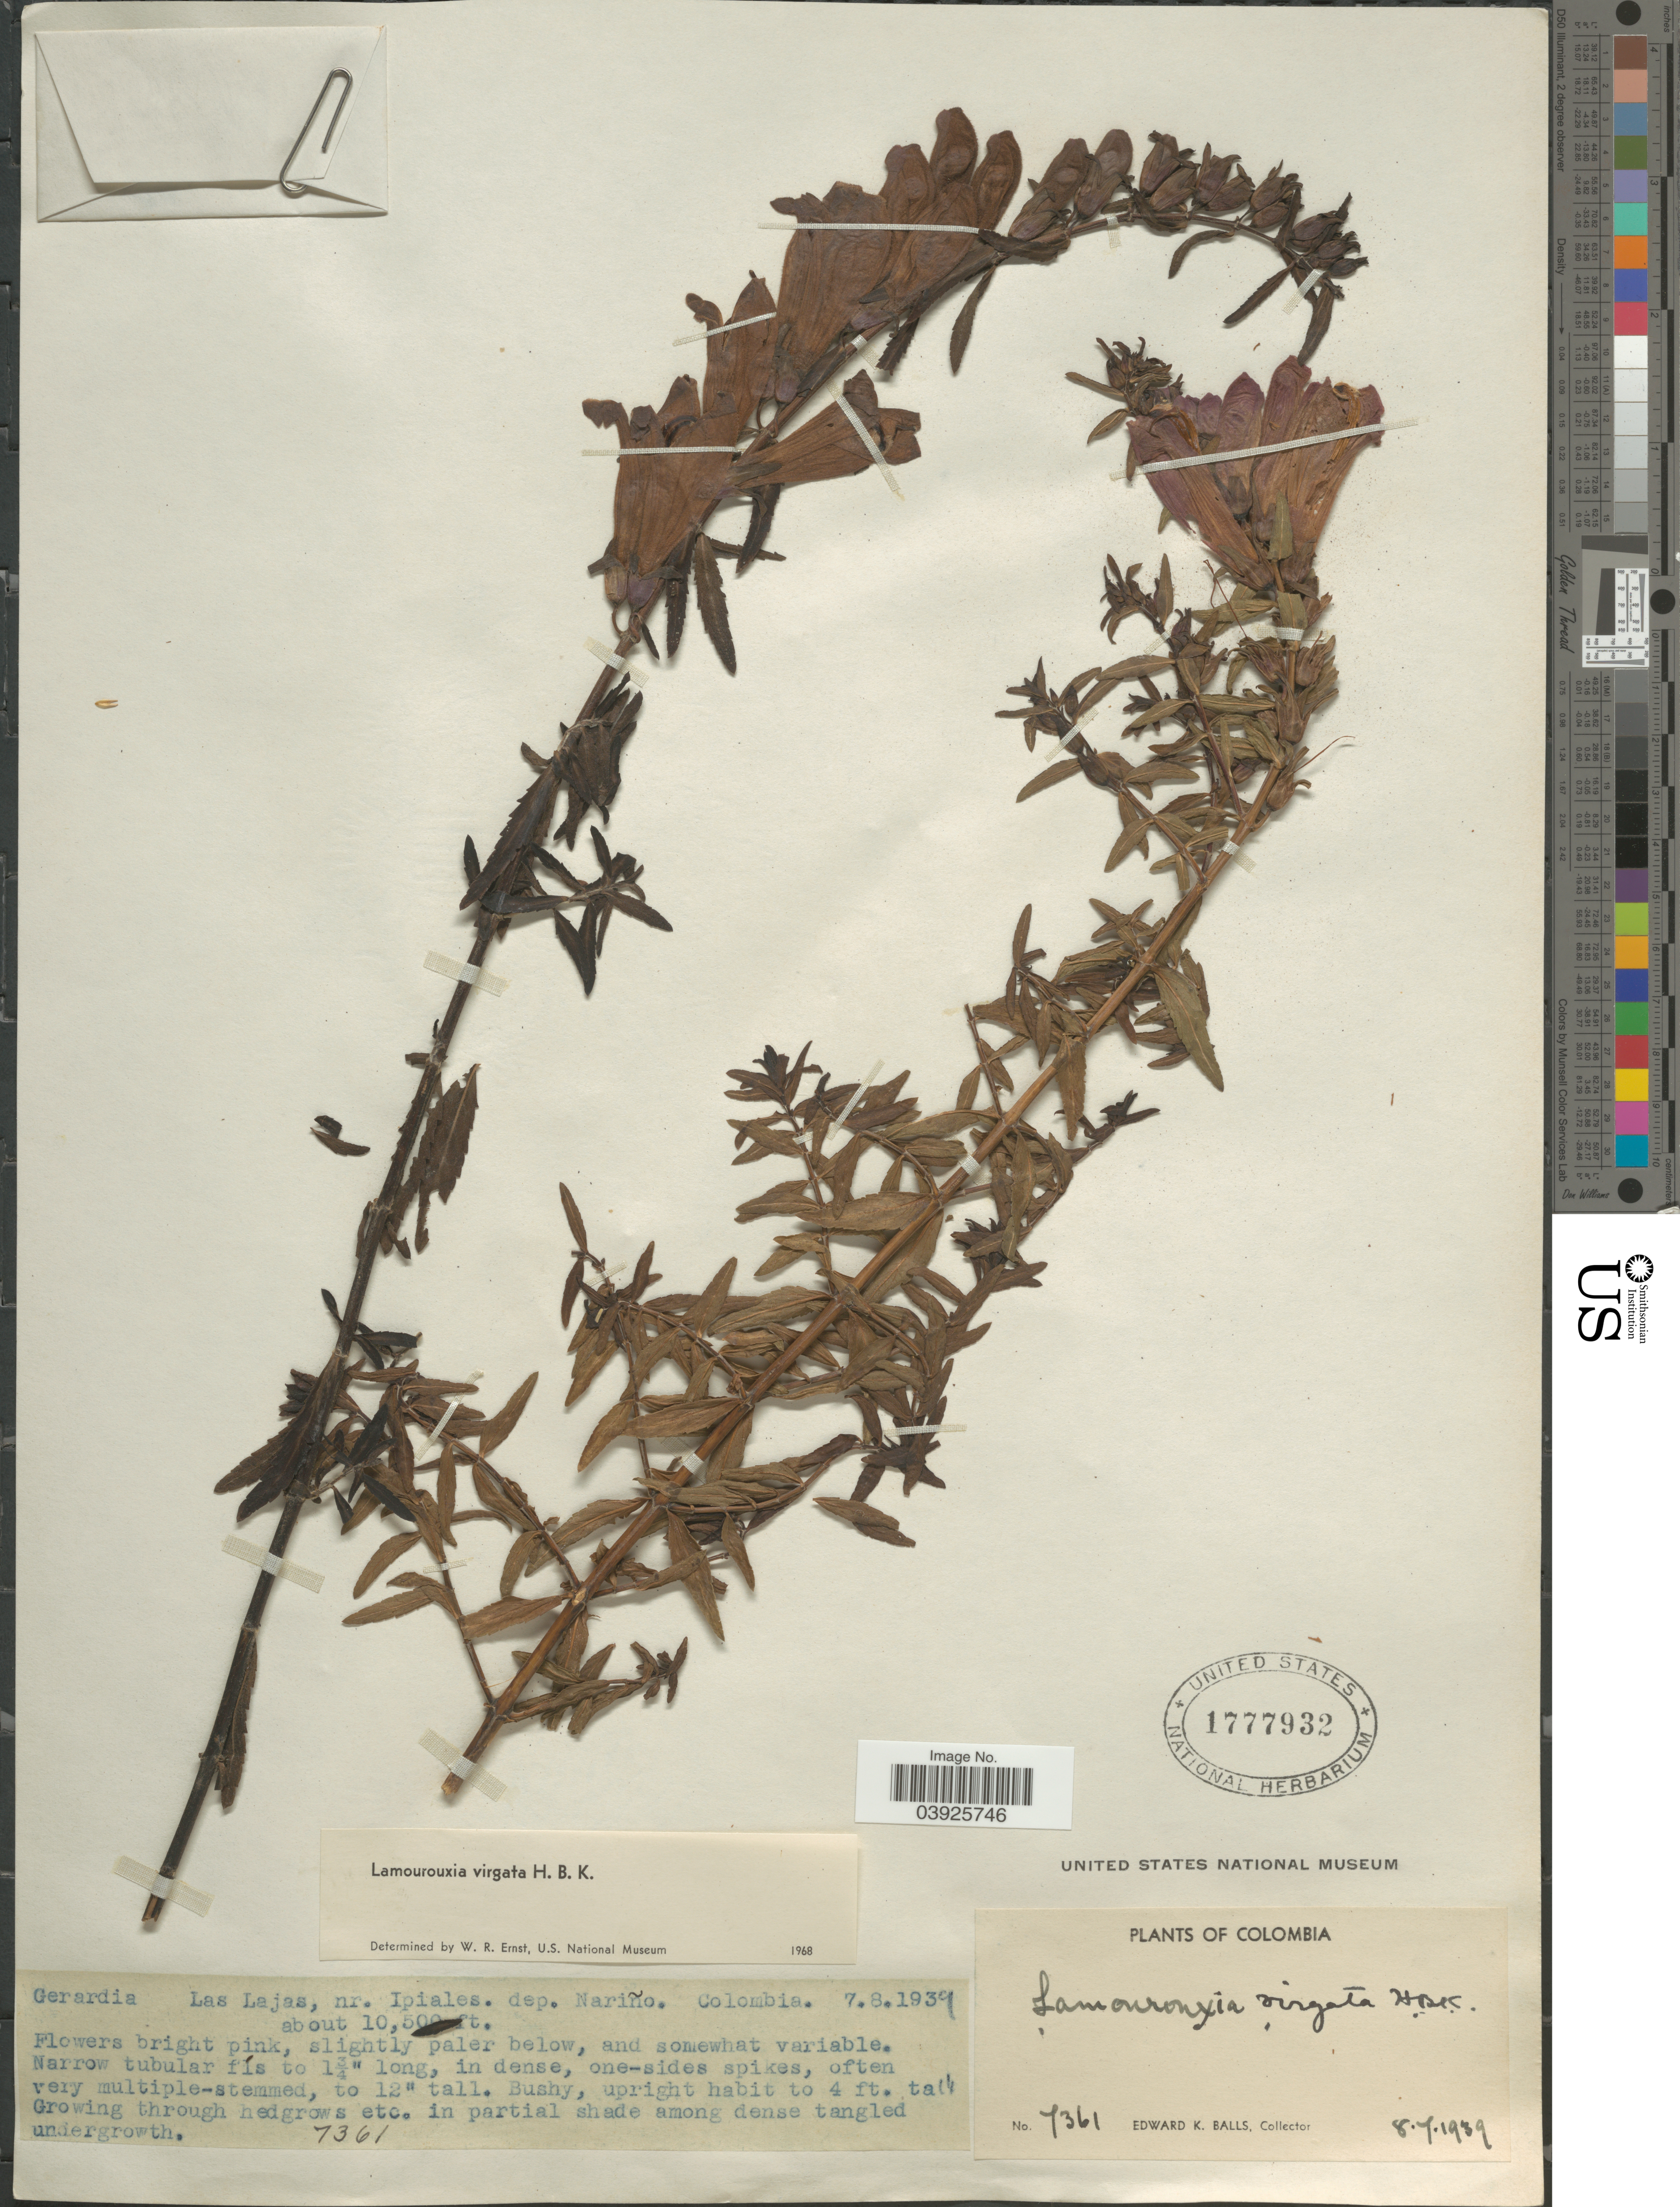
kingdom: Plantae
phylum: Tracheophyta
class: Magnoliopsida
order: Lamiales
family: Orobanchaceae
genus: Lamourouxia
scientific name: Lamourouxia virgata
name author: Kunth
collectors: E. K. Balls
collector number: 7361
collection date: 1939-07-08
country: Colombia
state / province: Nariño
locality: Las Lajas, nr. Ipiales. dep. Nariño.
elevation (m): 3200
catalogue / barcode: US 1777932